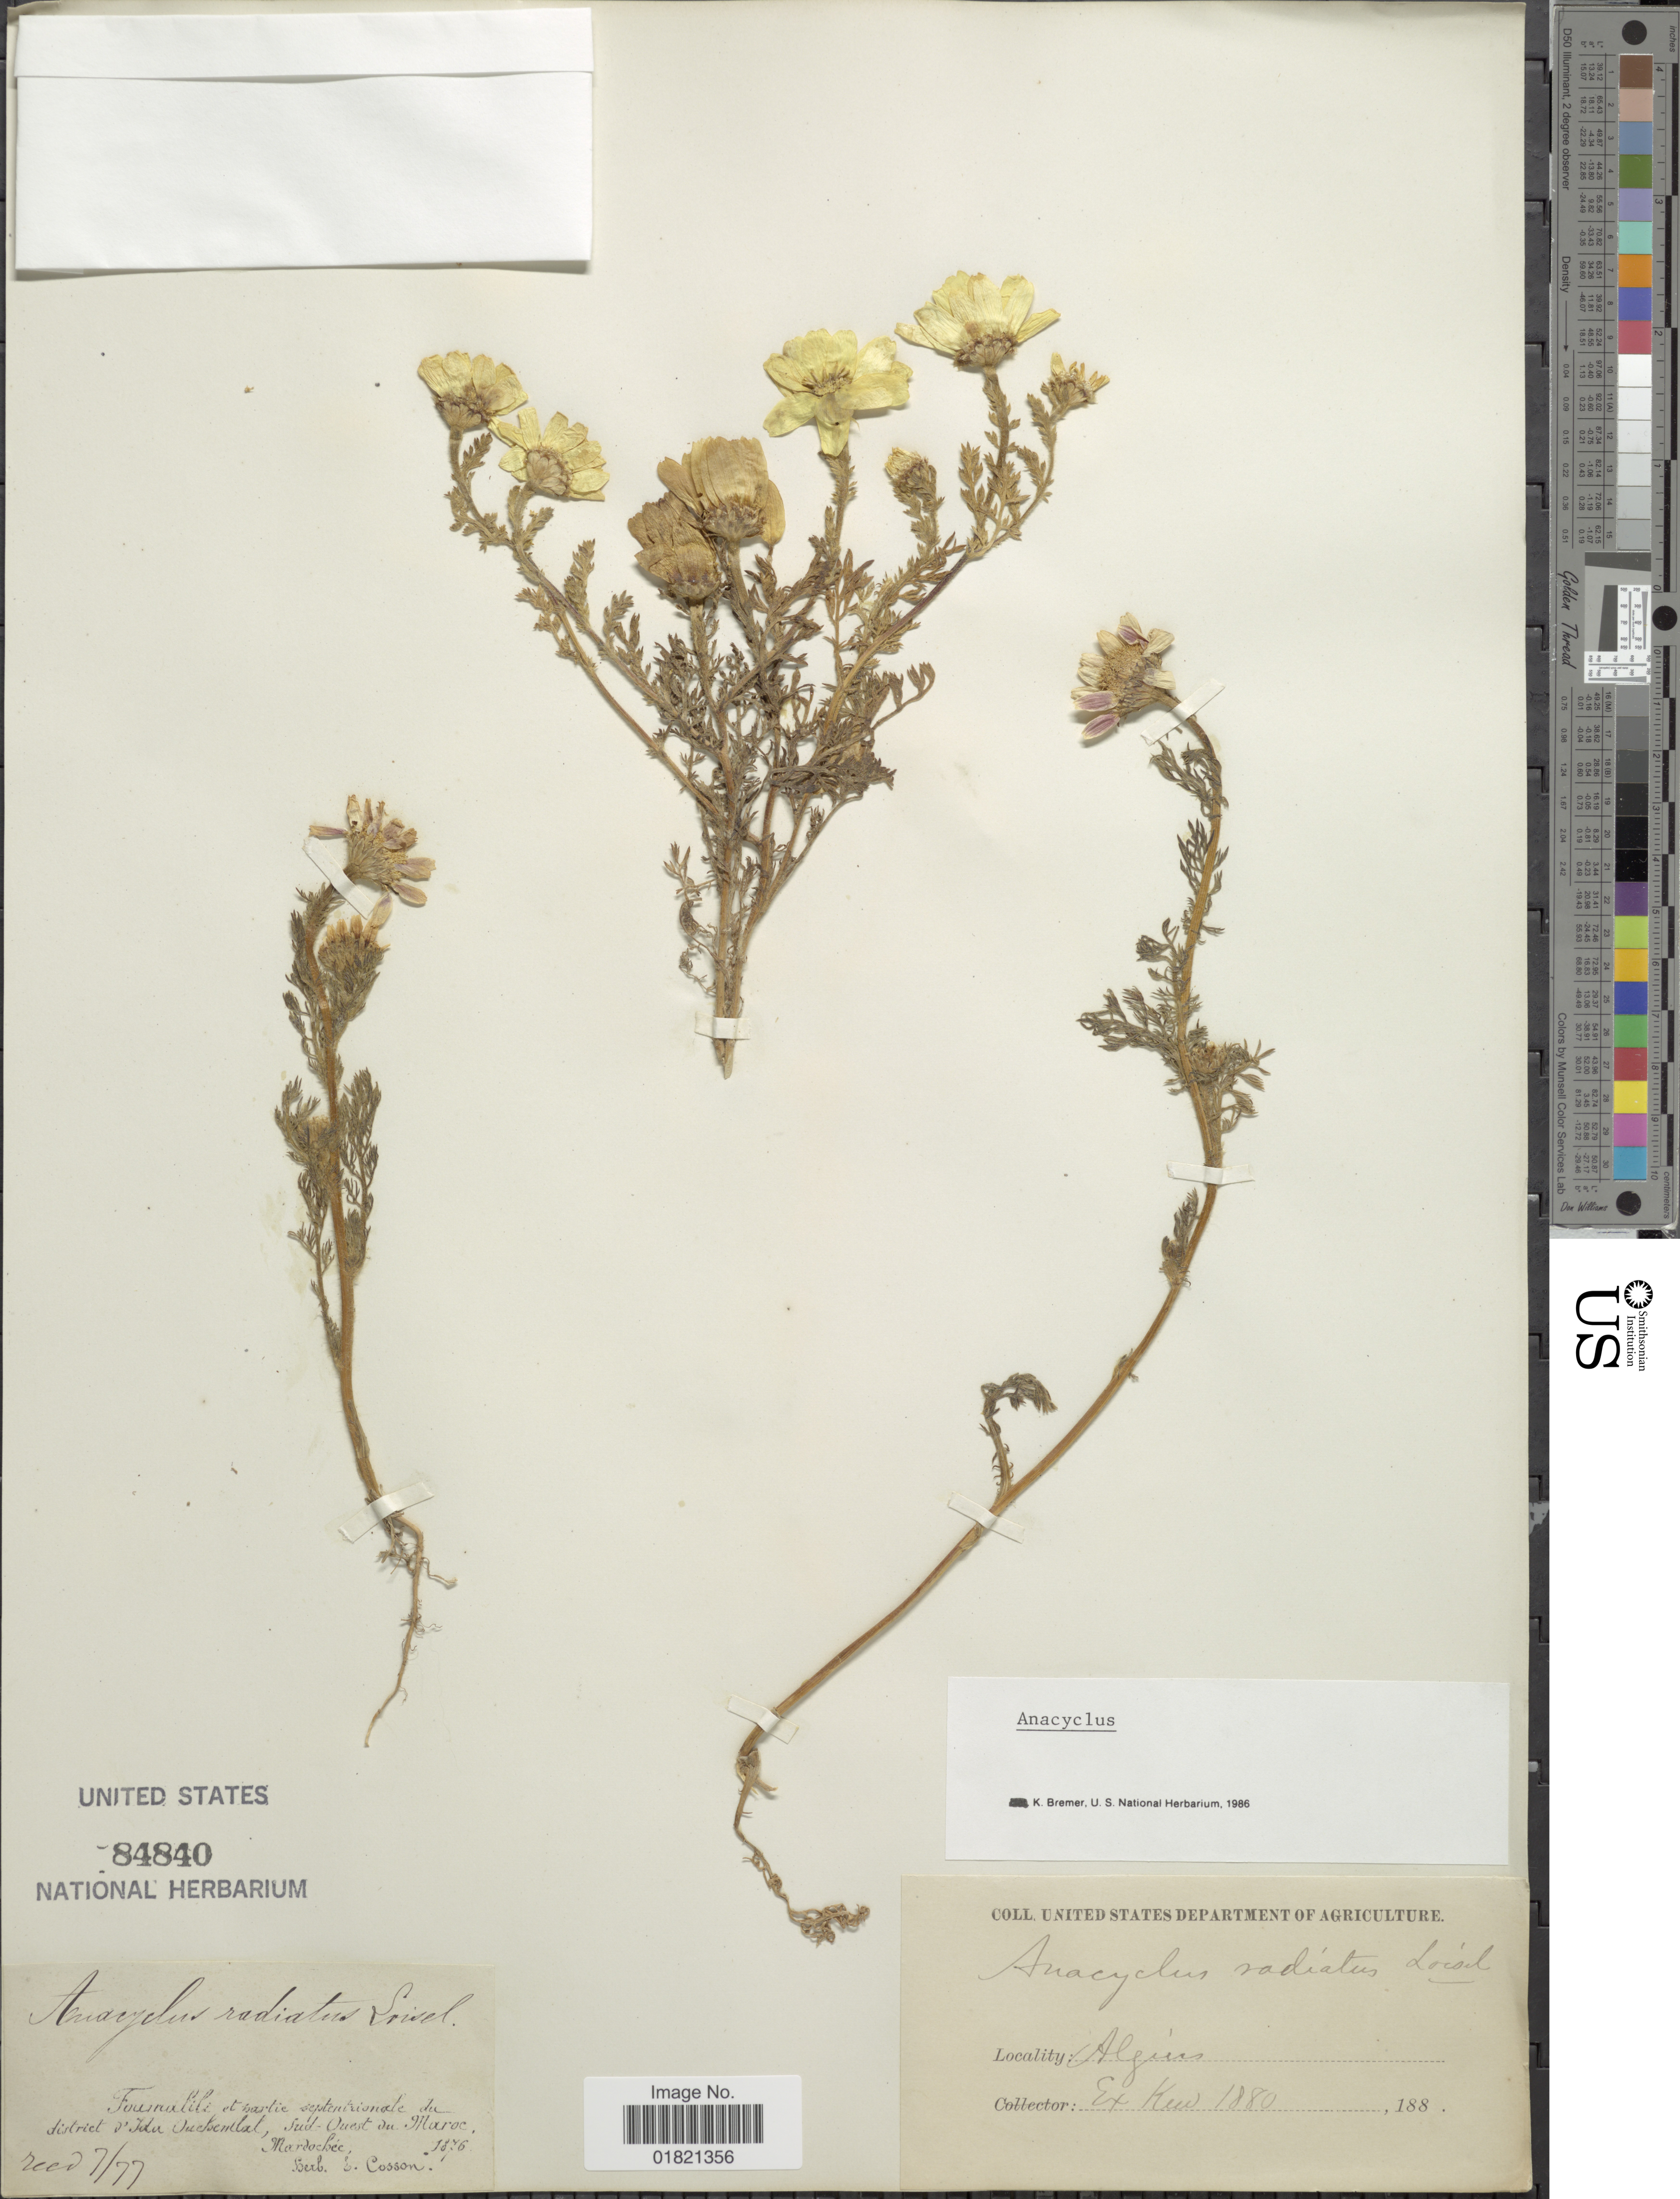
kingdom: Plantae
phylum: Tracheophyta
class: Magnoliopsida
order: Asterales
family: Asteraceae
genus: Anacyclus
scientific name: Anacyclus radiatus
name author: Loisel.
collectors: ex herb. E. Cosson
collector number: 1876?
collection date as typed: Transcribed d/m/y: /7/77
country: Morocco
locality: Foumalili et partie septentrionale du district d'Ida Ouchemlal, Sud-Ouest du Maroc. Mardochee.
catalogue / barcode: US 84840